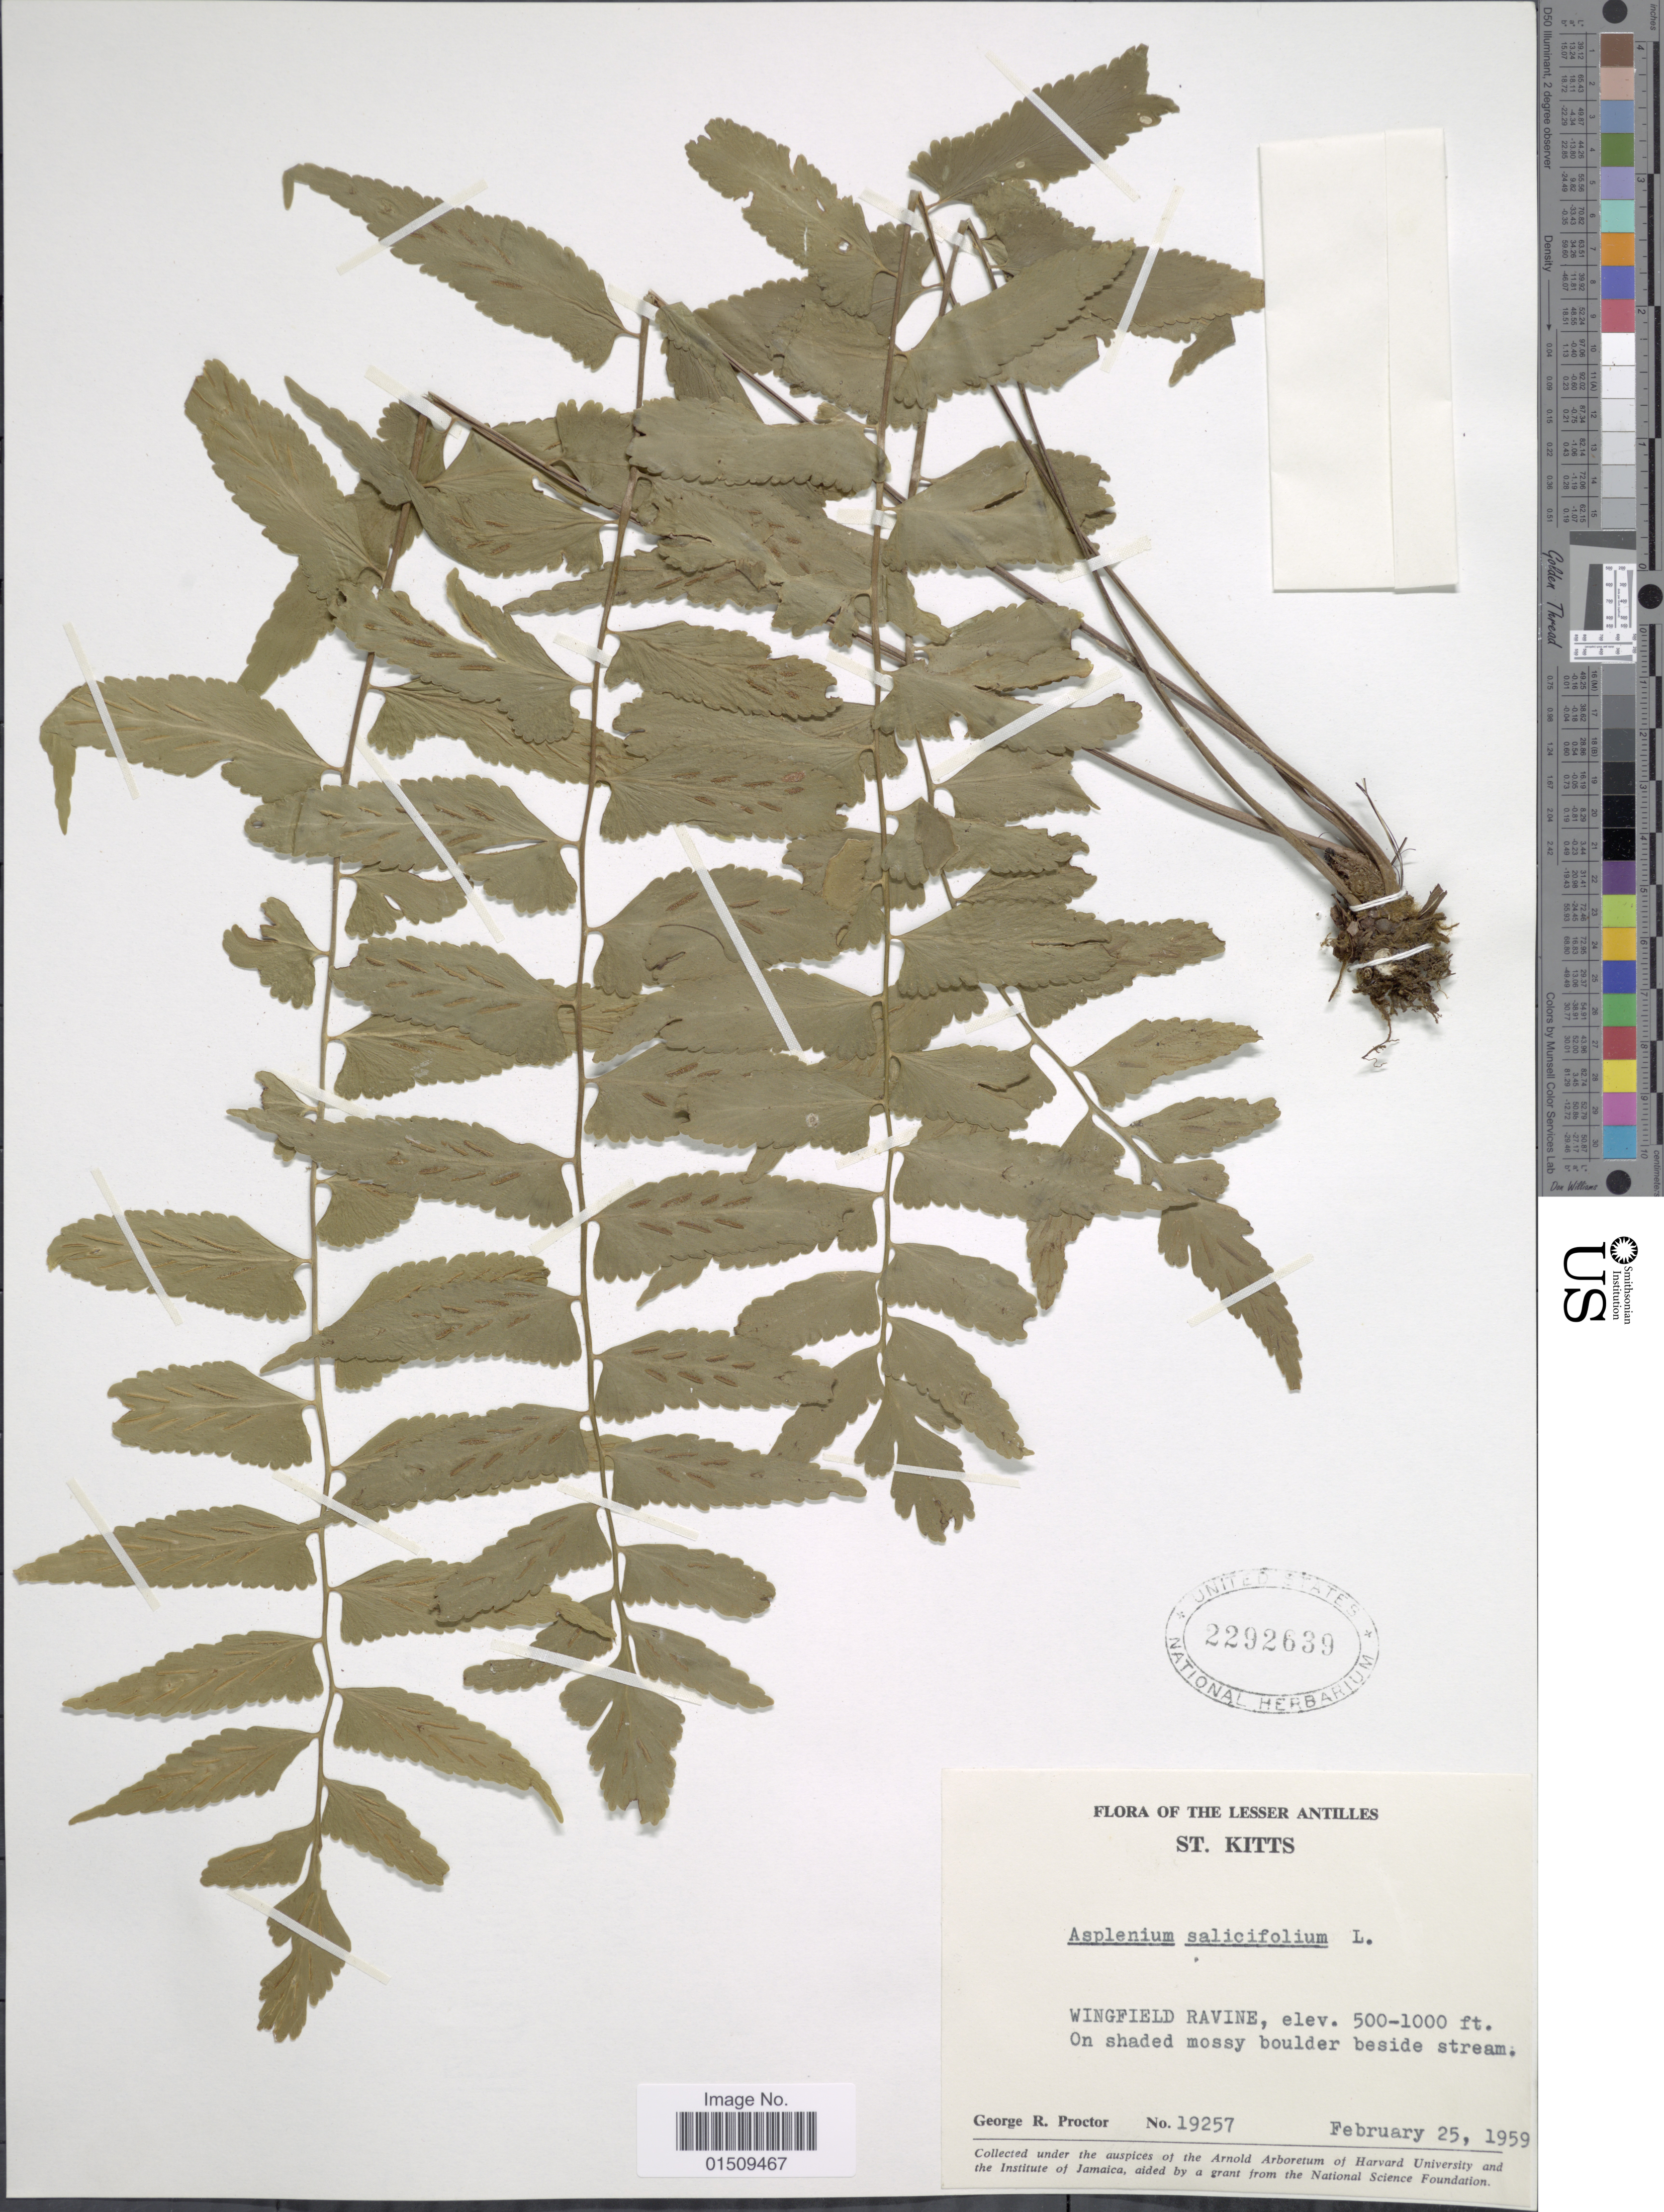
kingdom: Plantae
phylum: Tracheophyta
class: Polypodiopsida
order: Polypodiales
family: Aspleniaceae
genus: Asplenium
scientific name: Asplenium salicifolium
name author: L.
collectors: G. R. Proctor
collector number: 19257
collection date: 1959-02-25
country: St. Christopher-Nevis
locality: The Lesser Antilles, St. Kitts. Wingfield Ravien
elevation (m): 152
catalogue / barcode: US 2292639